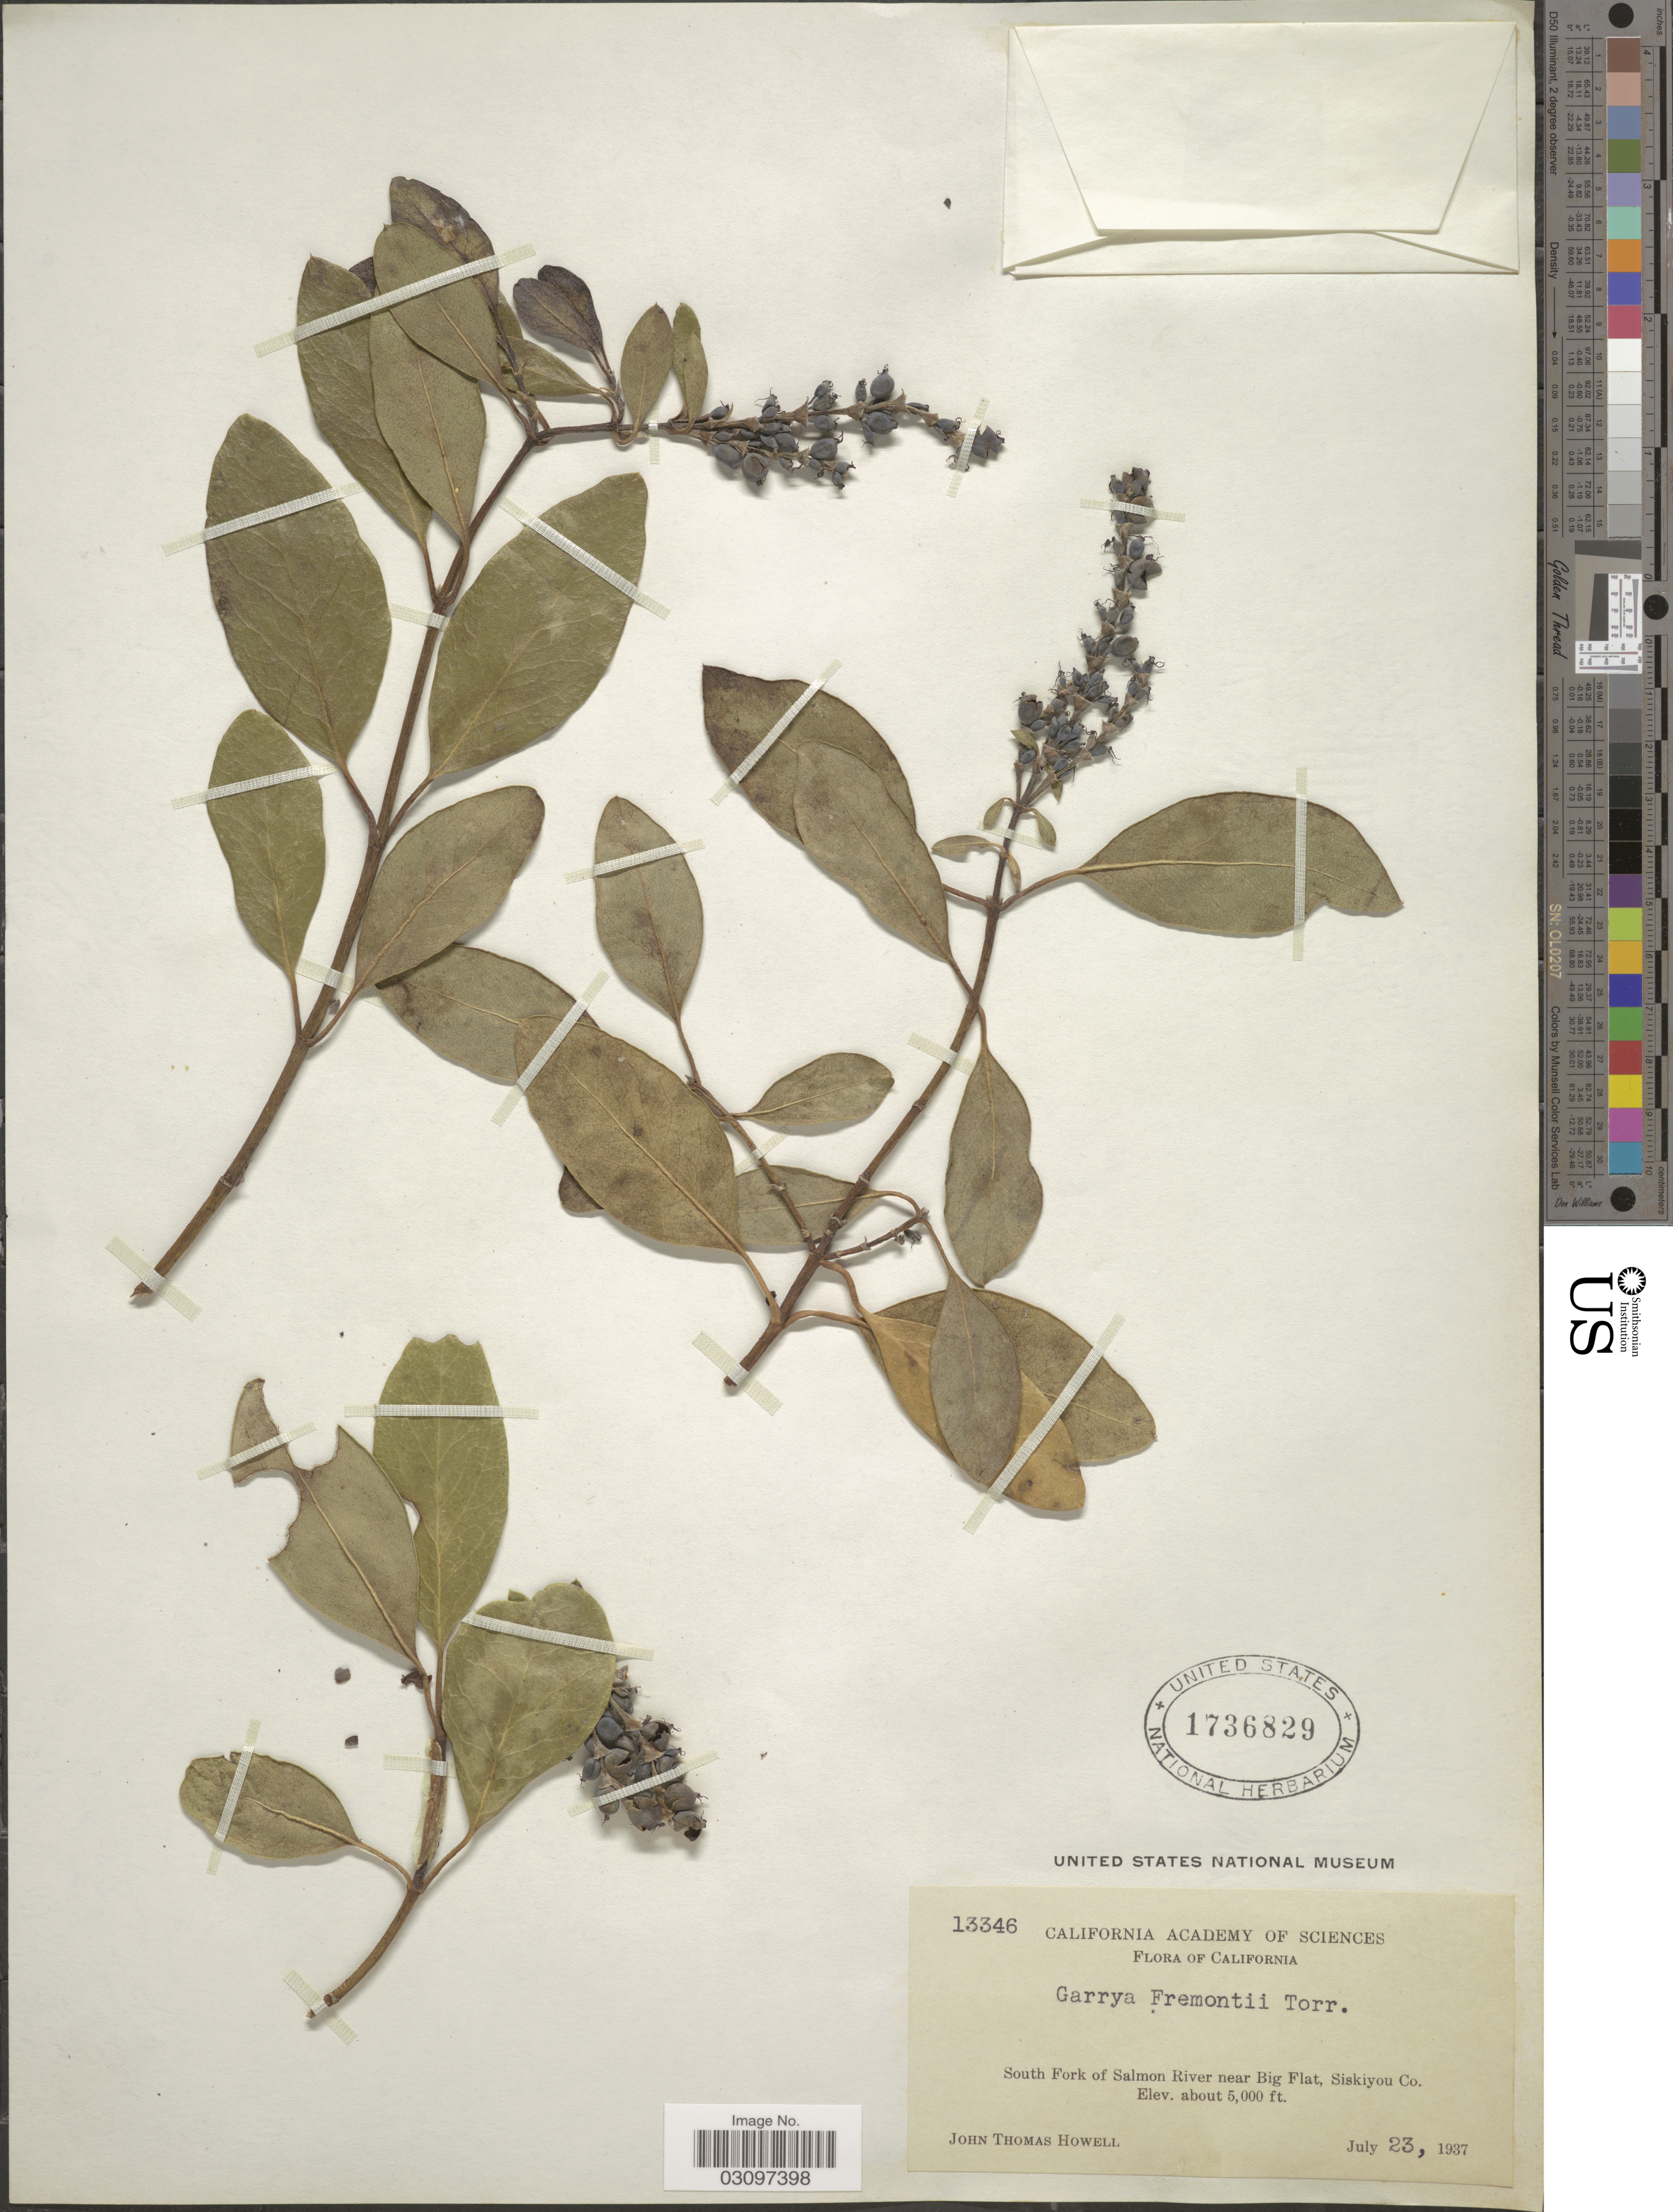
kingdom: Plantae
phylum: Tracheophyta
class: Magnoliopsida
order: Garryales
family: Garryaceae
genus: Garrya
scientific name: Garrya fremontii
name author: Torr.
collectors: J. T. Howell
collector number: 13346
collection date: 1937-07-23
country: United States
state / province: California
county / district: Siskiyou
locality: South Fork of Salmon River near Big Flat, Siskiyou Co.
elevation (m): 1524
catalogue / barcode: US 1736829